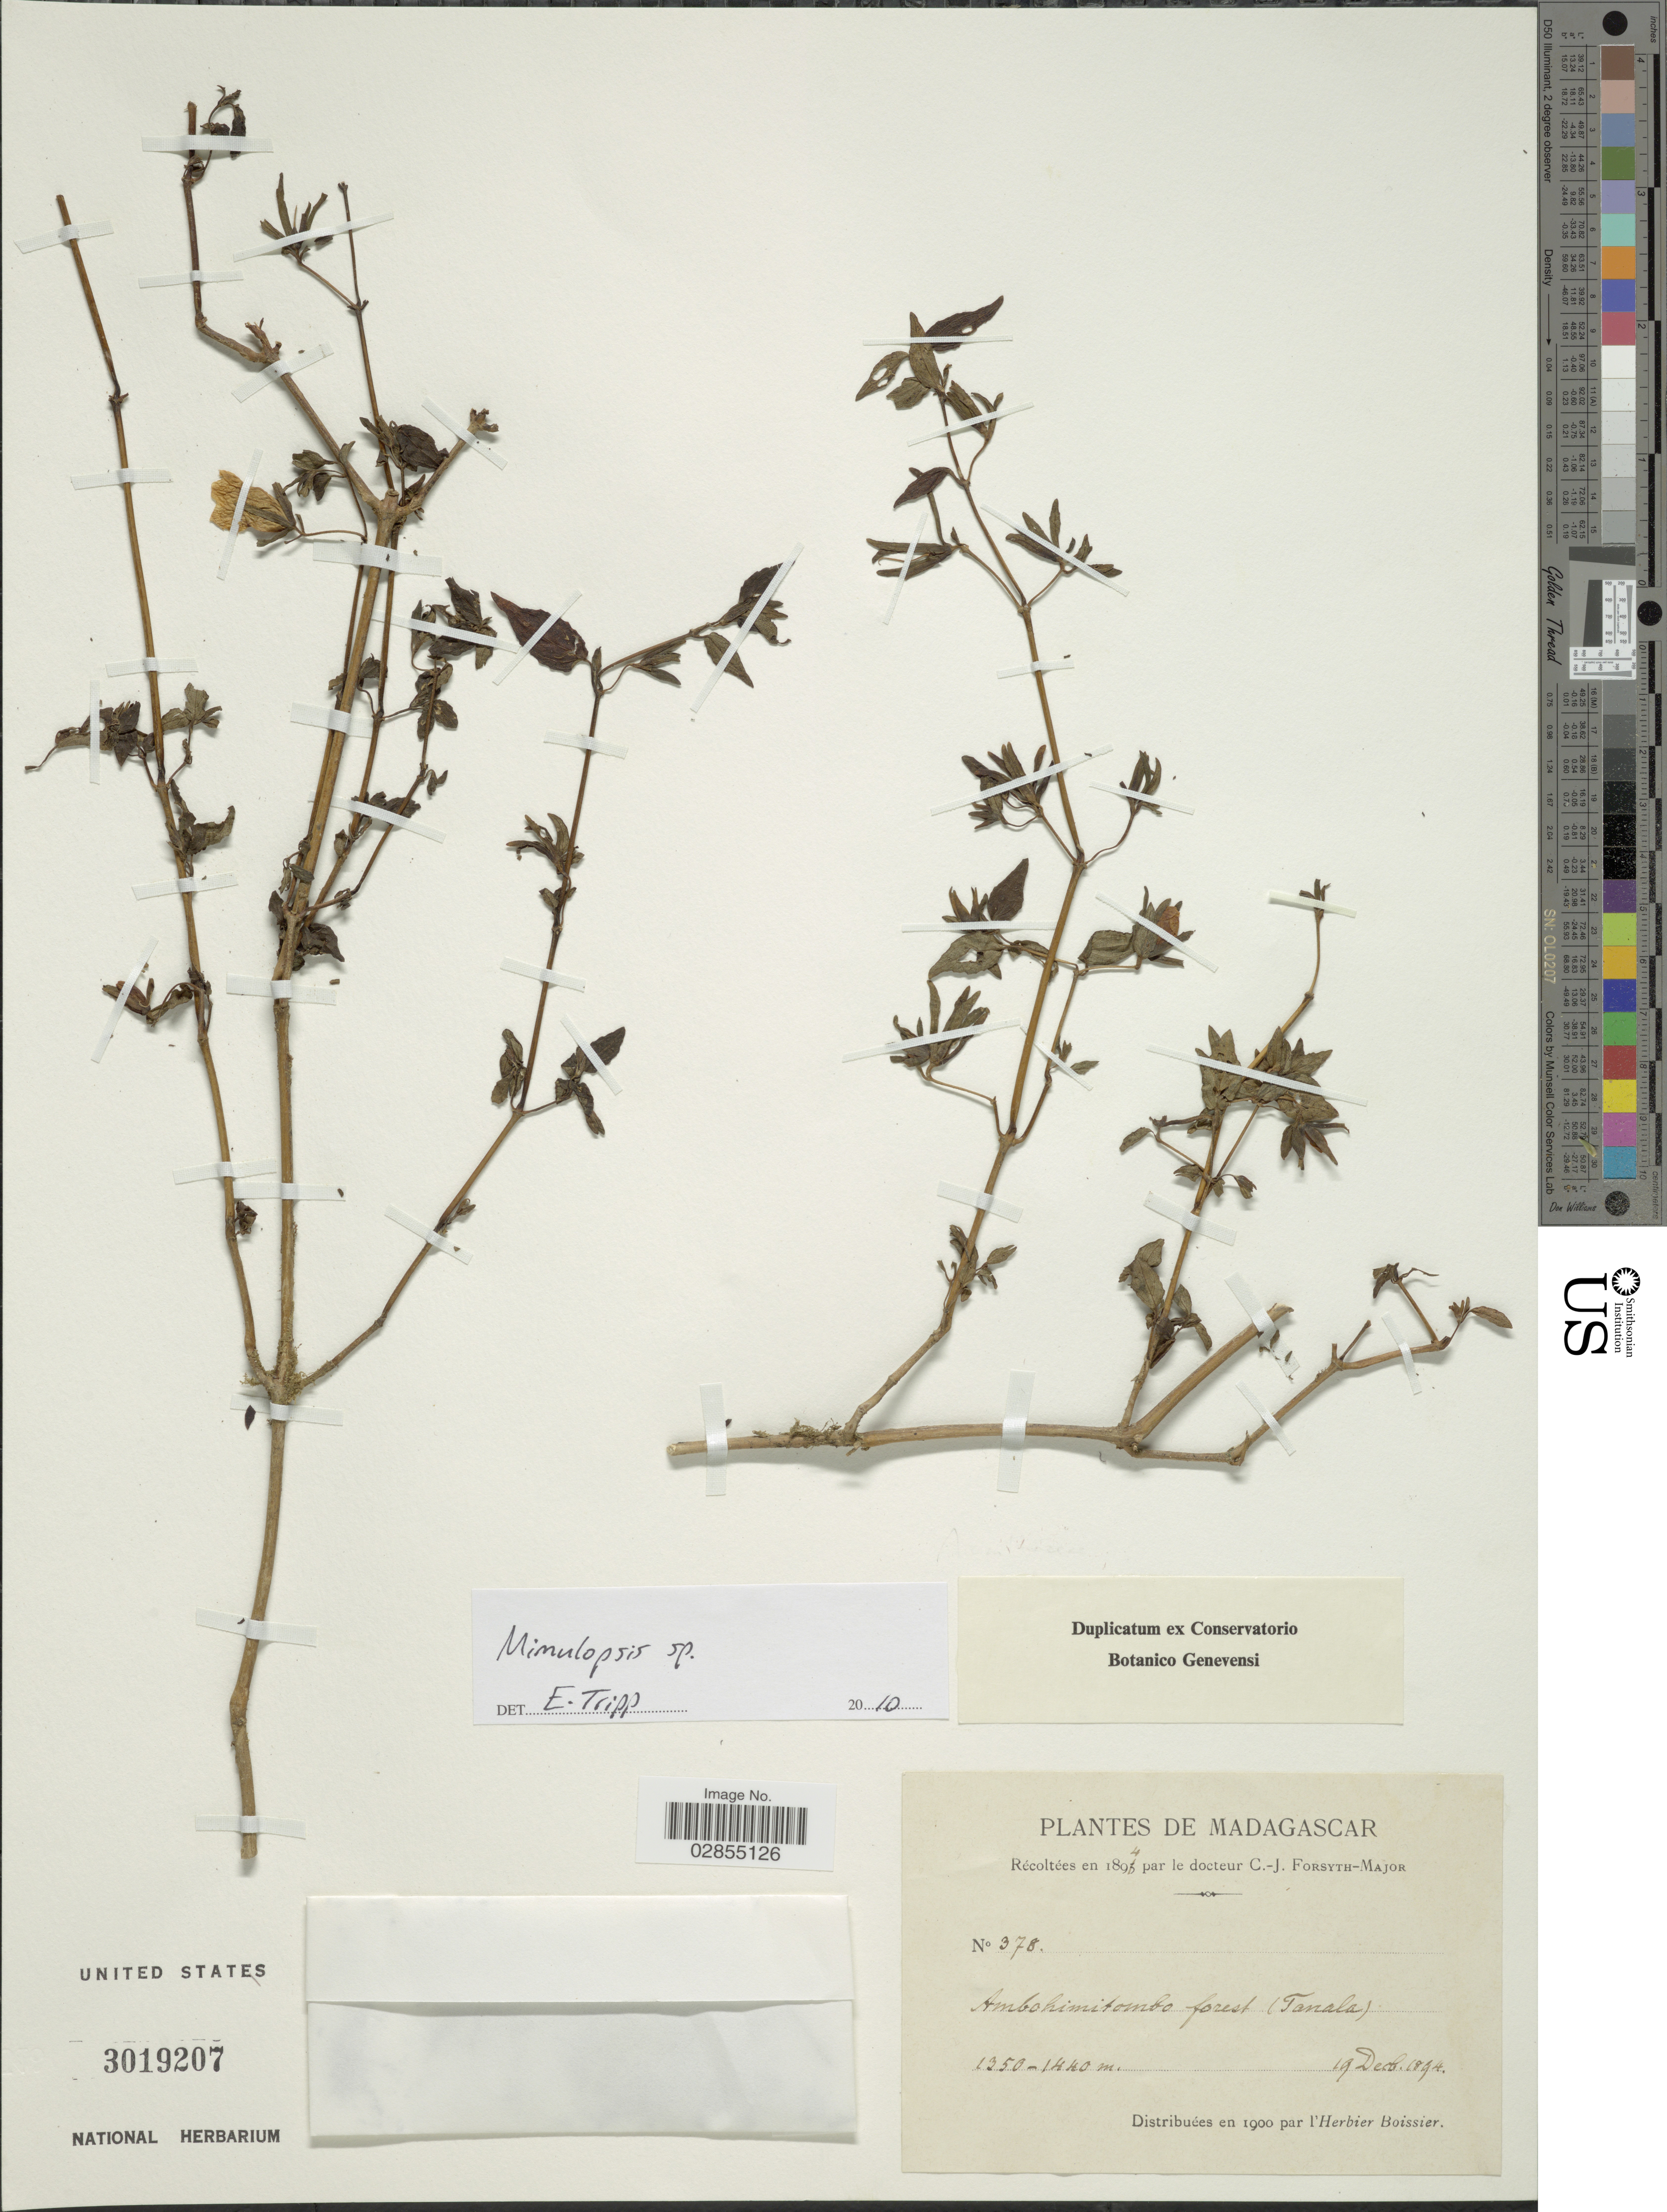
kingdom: Plantae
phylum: Tracheophyta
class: Magnoliopsida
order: Lamiales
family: Acanthaceae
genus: Mimulopsis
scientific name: Mimulopsis sp.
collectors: C. I. Forsyth-Major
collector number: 378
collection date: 1894-12-19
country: Madagascar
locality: Ambohimitombo forest. (Tanala).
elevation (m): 1350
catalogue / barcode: US 3019207